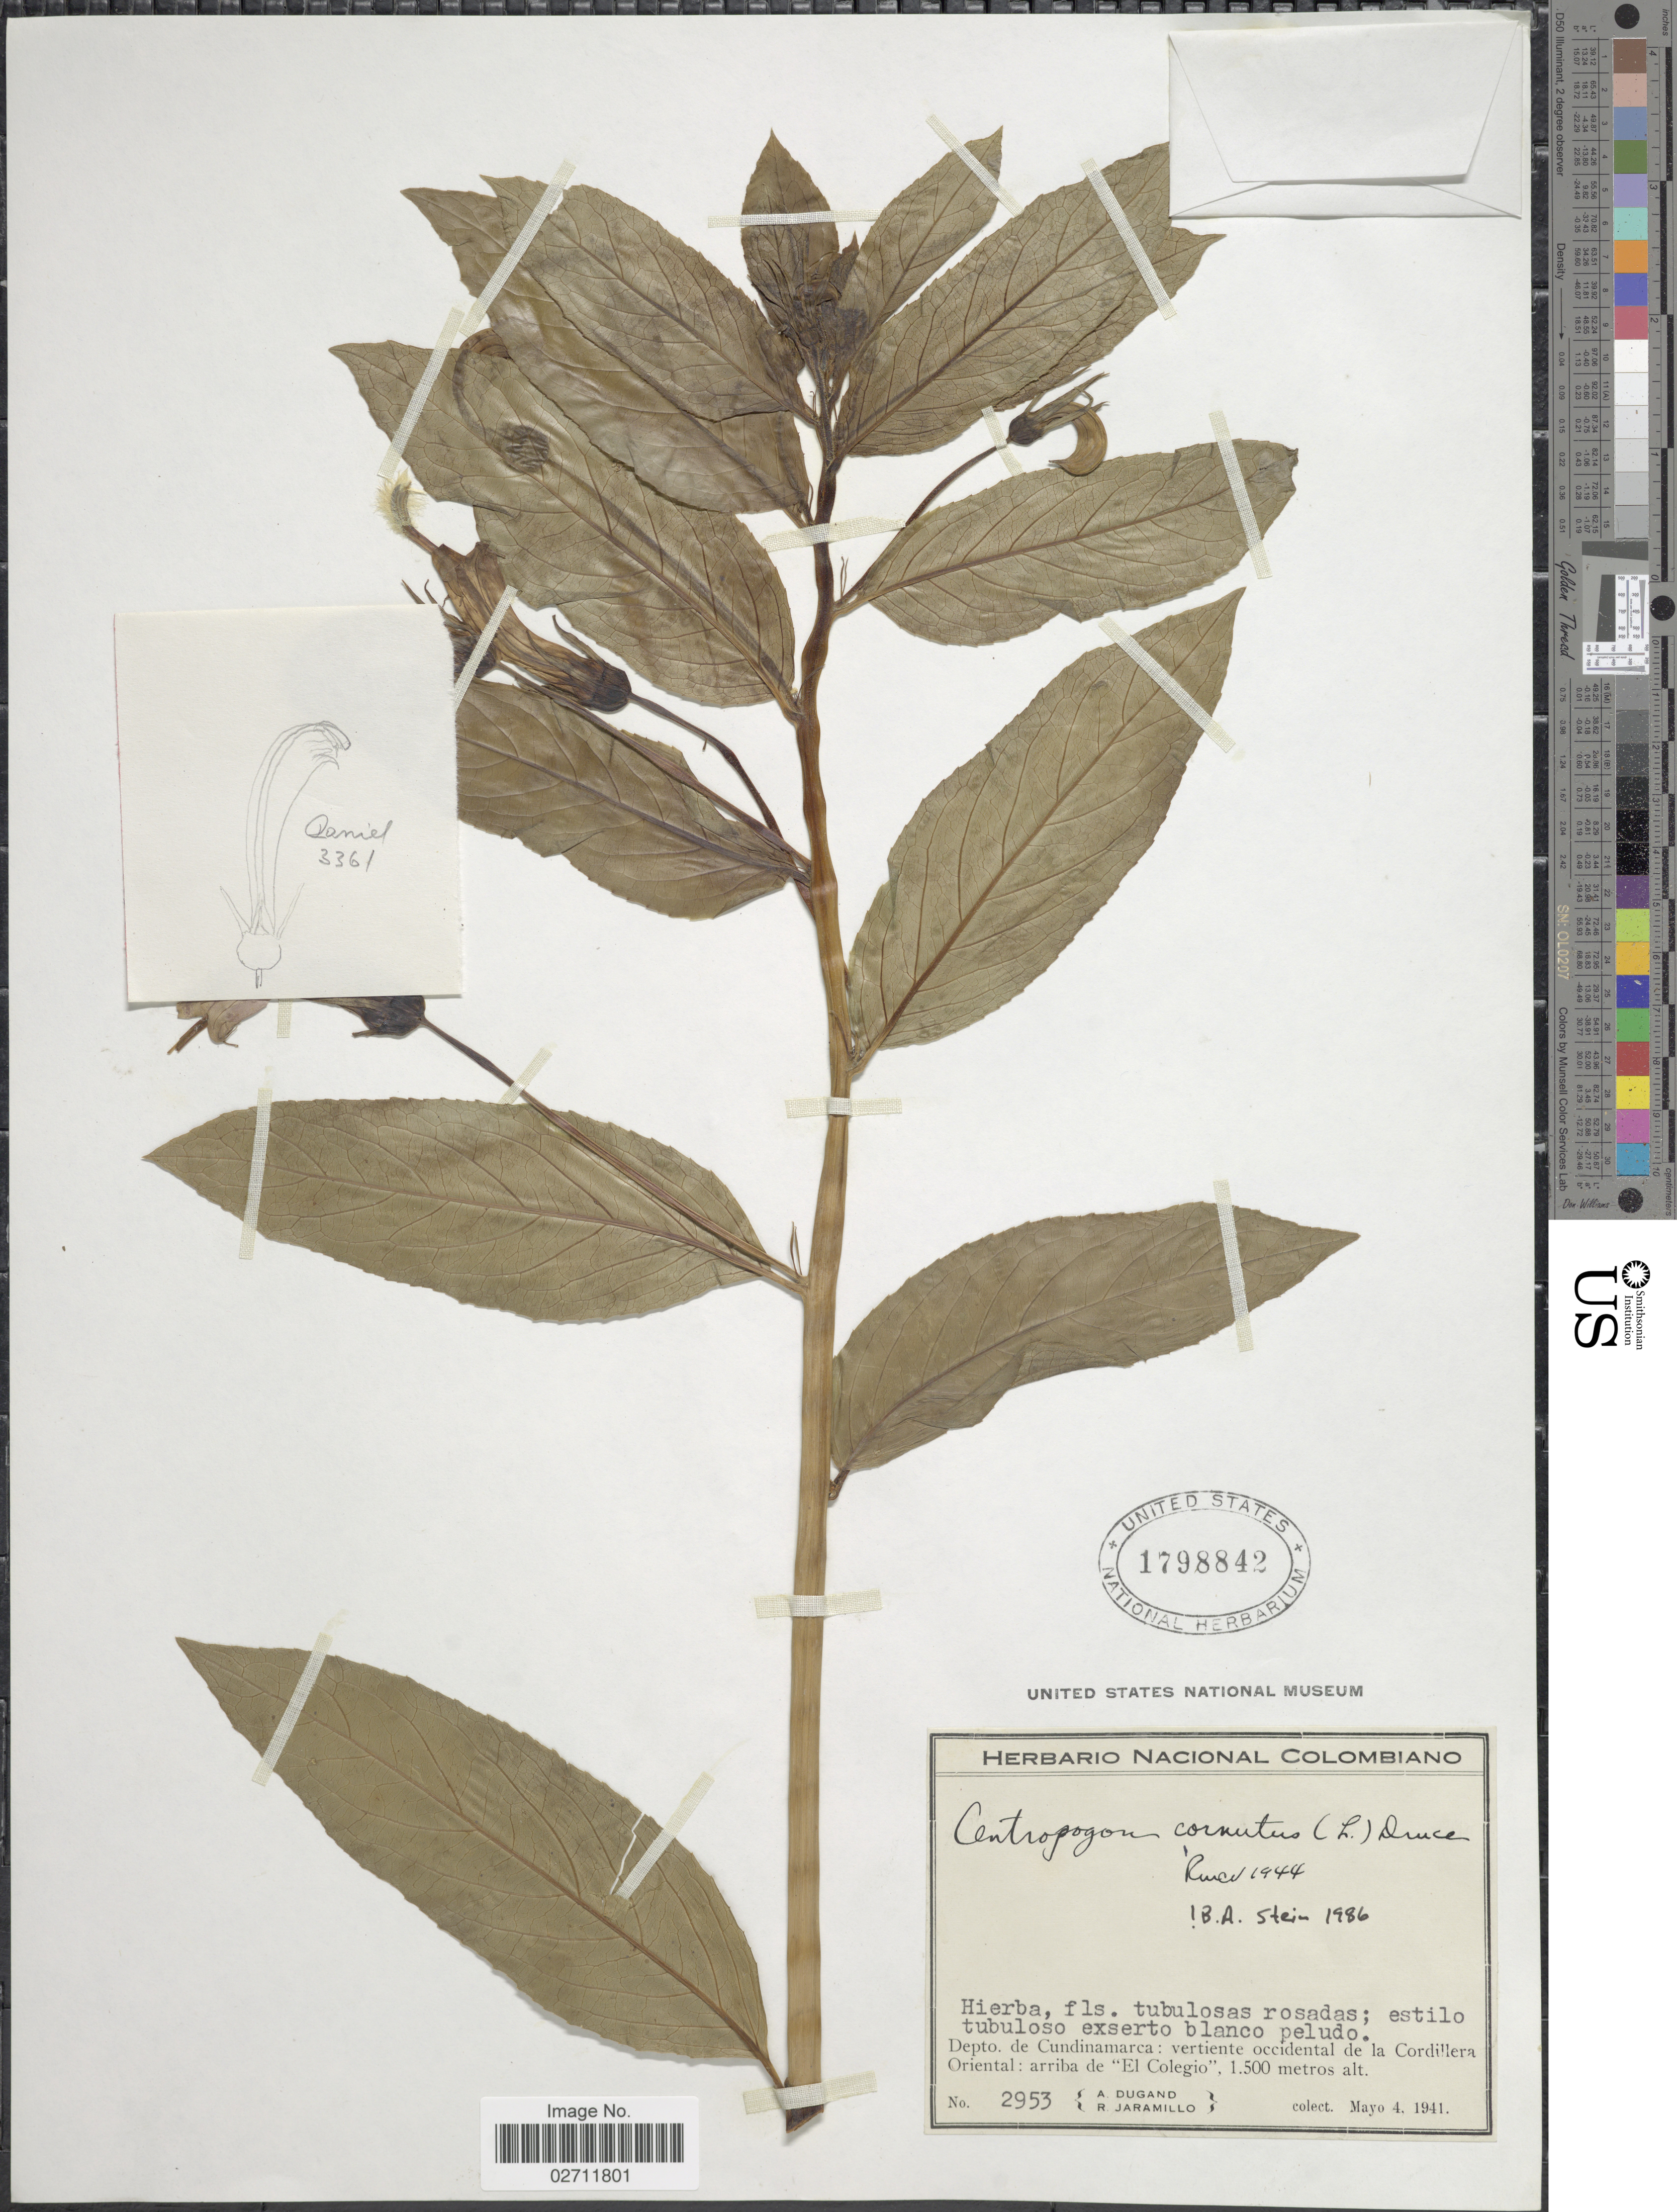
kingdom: Plantae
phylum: Tracheophyta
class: Magnoliopsida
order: Asterales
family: Campanulaceae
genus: Centropogon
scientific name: Centropogon cornutus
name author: (L.) Druce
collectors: A. Dugand & R. Jaramillo M.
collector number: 2953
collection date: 1941-05-04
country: Colombia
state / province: Cundinamarca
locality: Vertiente occidental de la Cordillera Oriental: arriba de "El Colegio"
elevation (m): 1500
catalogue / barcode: US 1798842